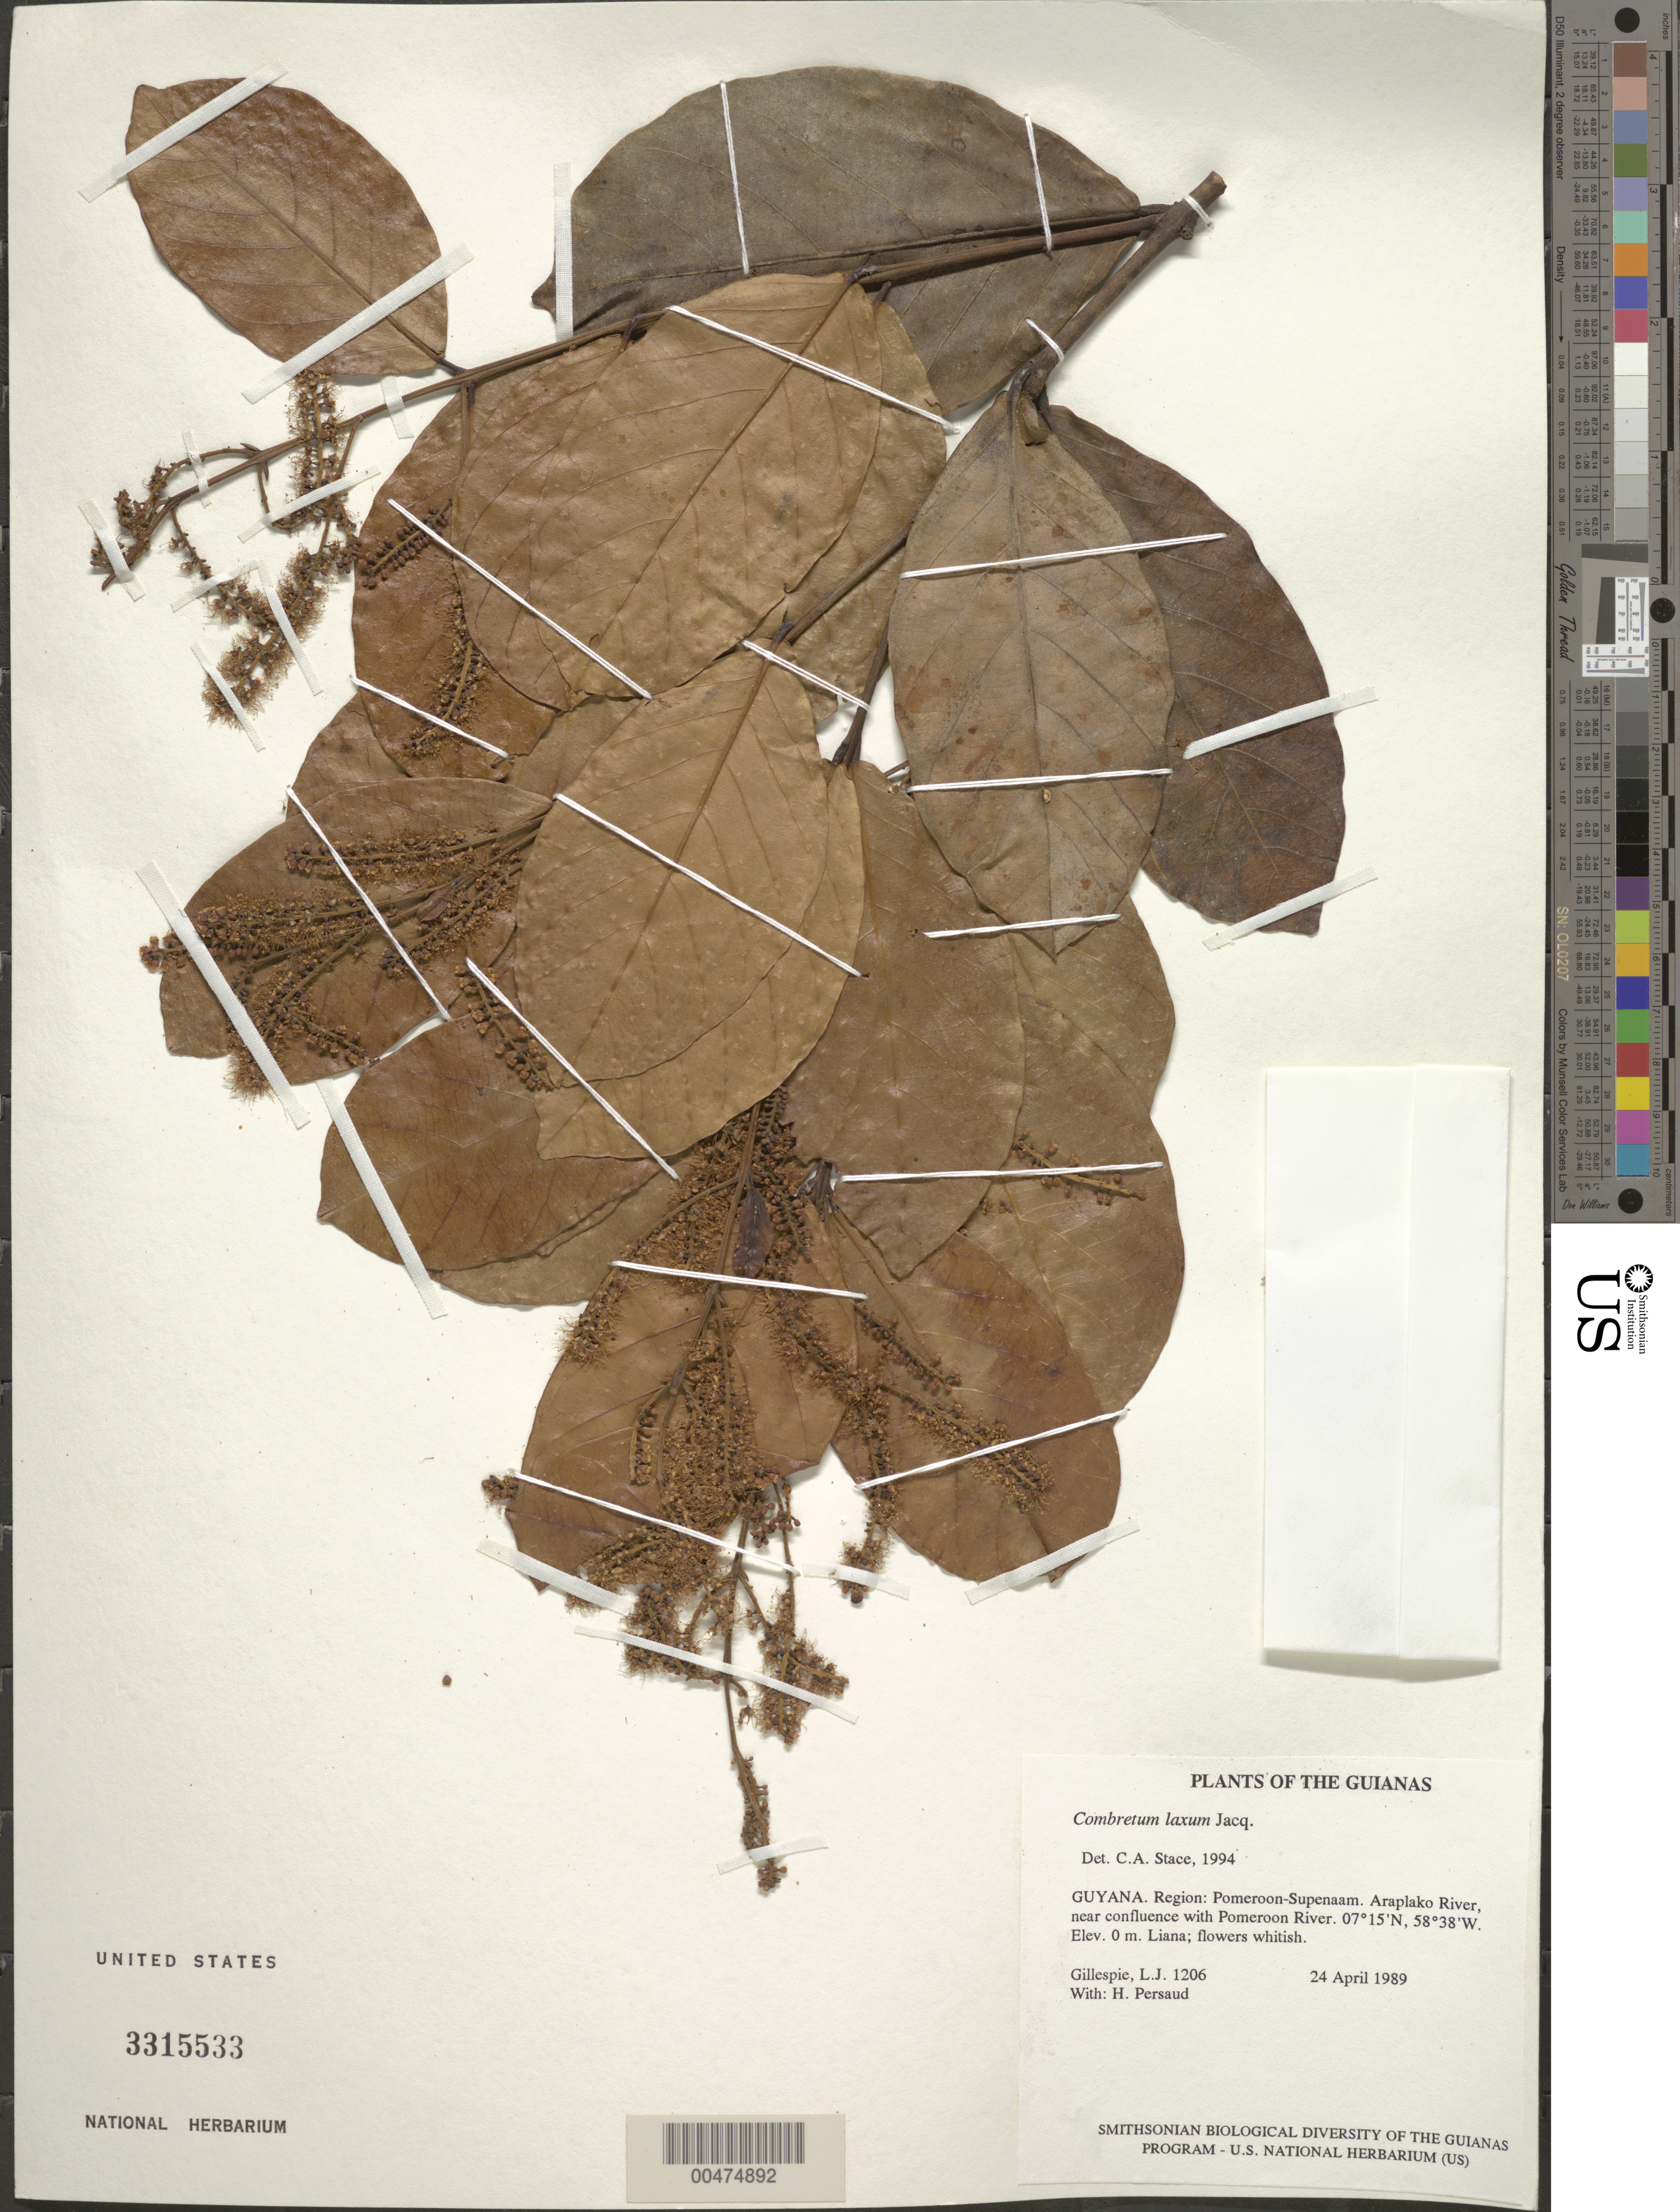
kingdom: Plantae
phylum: Tracheophyta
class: Magnoliopsida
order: Myrtales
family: Combretaceae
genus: Combretum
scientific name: Combretum laxum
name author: Jacq.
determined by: Stace, C. A.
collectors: L. J. Gillespie & H. Persaud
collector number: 1206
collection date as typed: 24 April 1989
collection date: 1989-04-24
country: Guyana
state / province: Pomeroon-Supenaam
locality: Araplako River, near confluence with Pomeroon River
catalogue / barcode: US 3315533